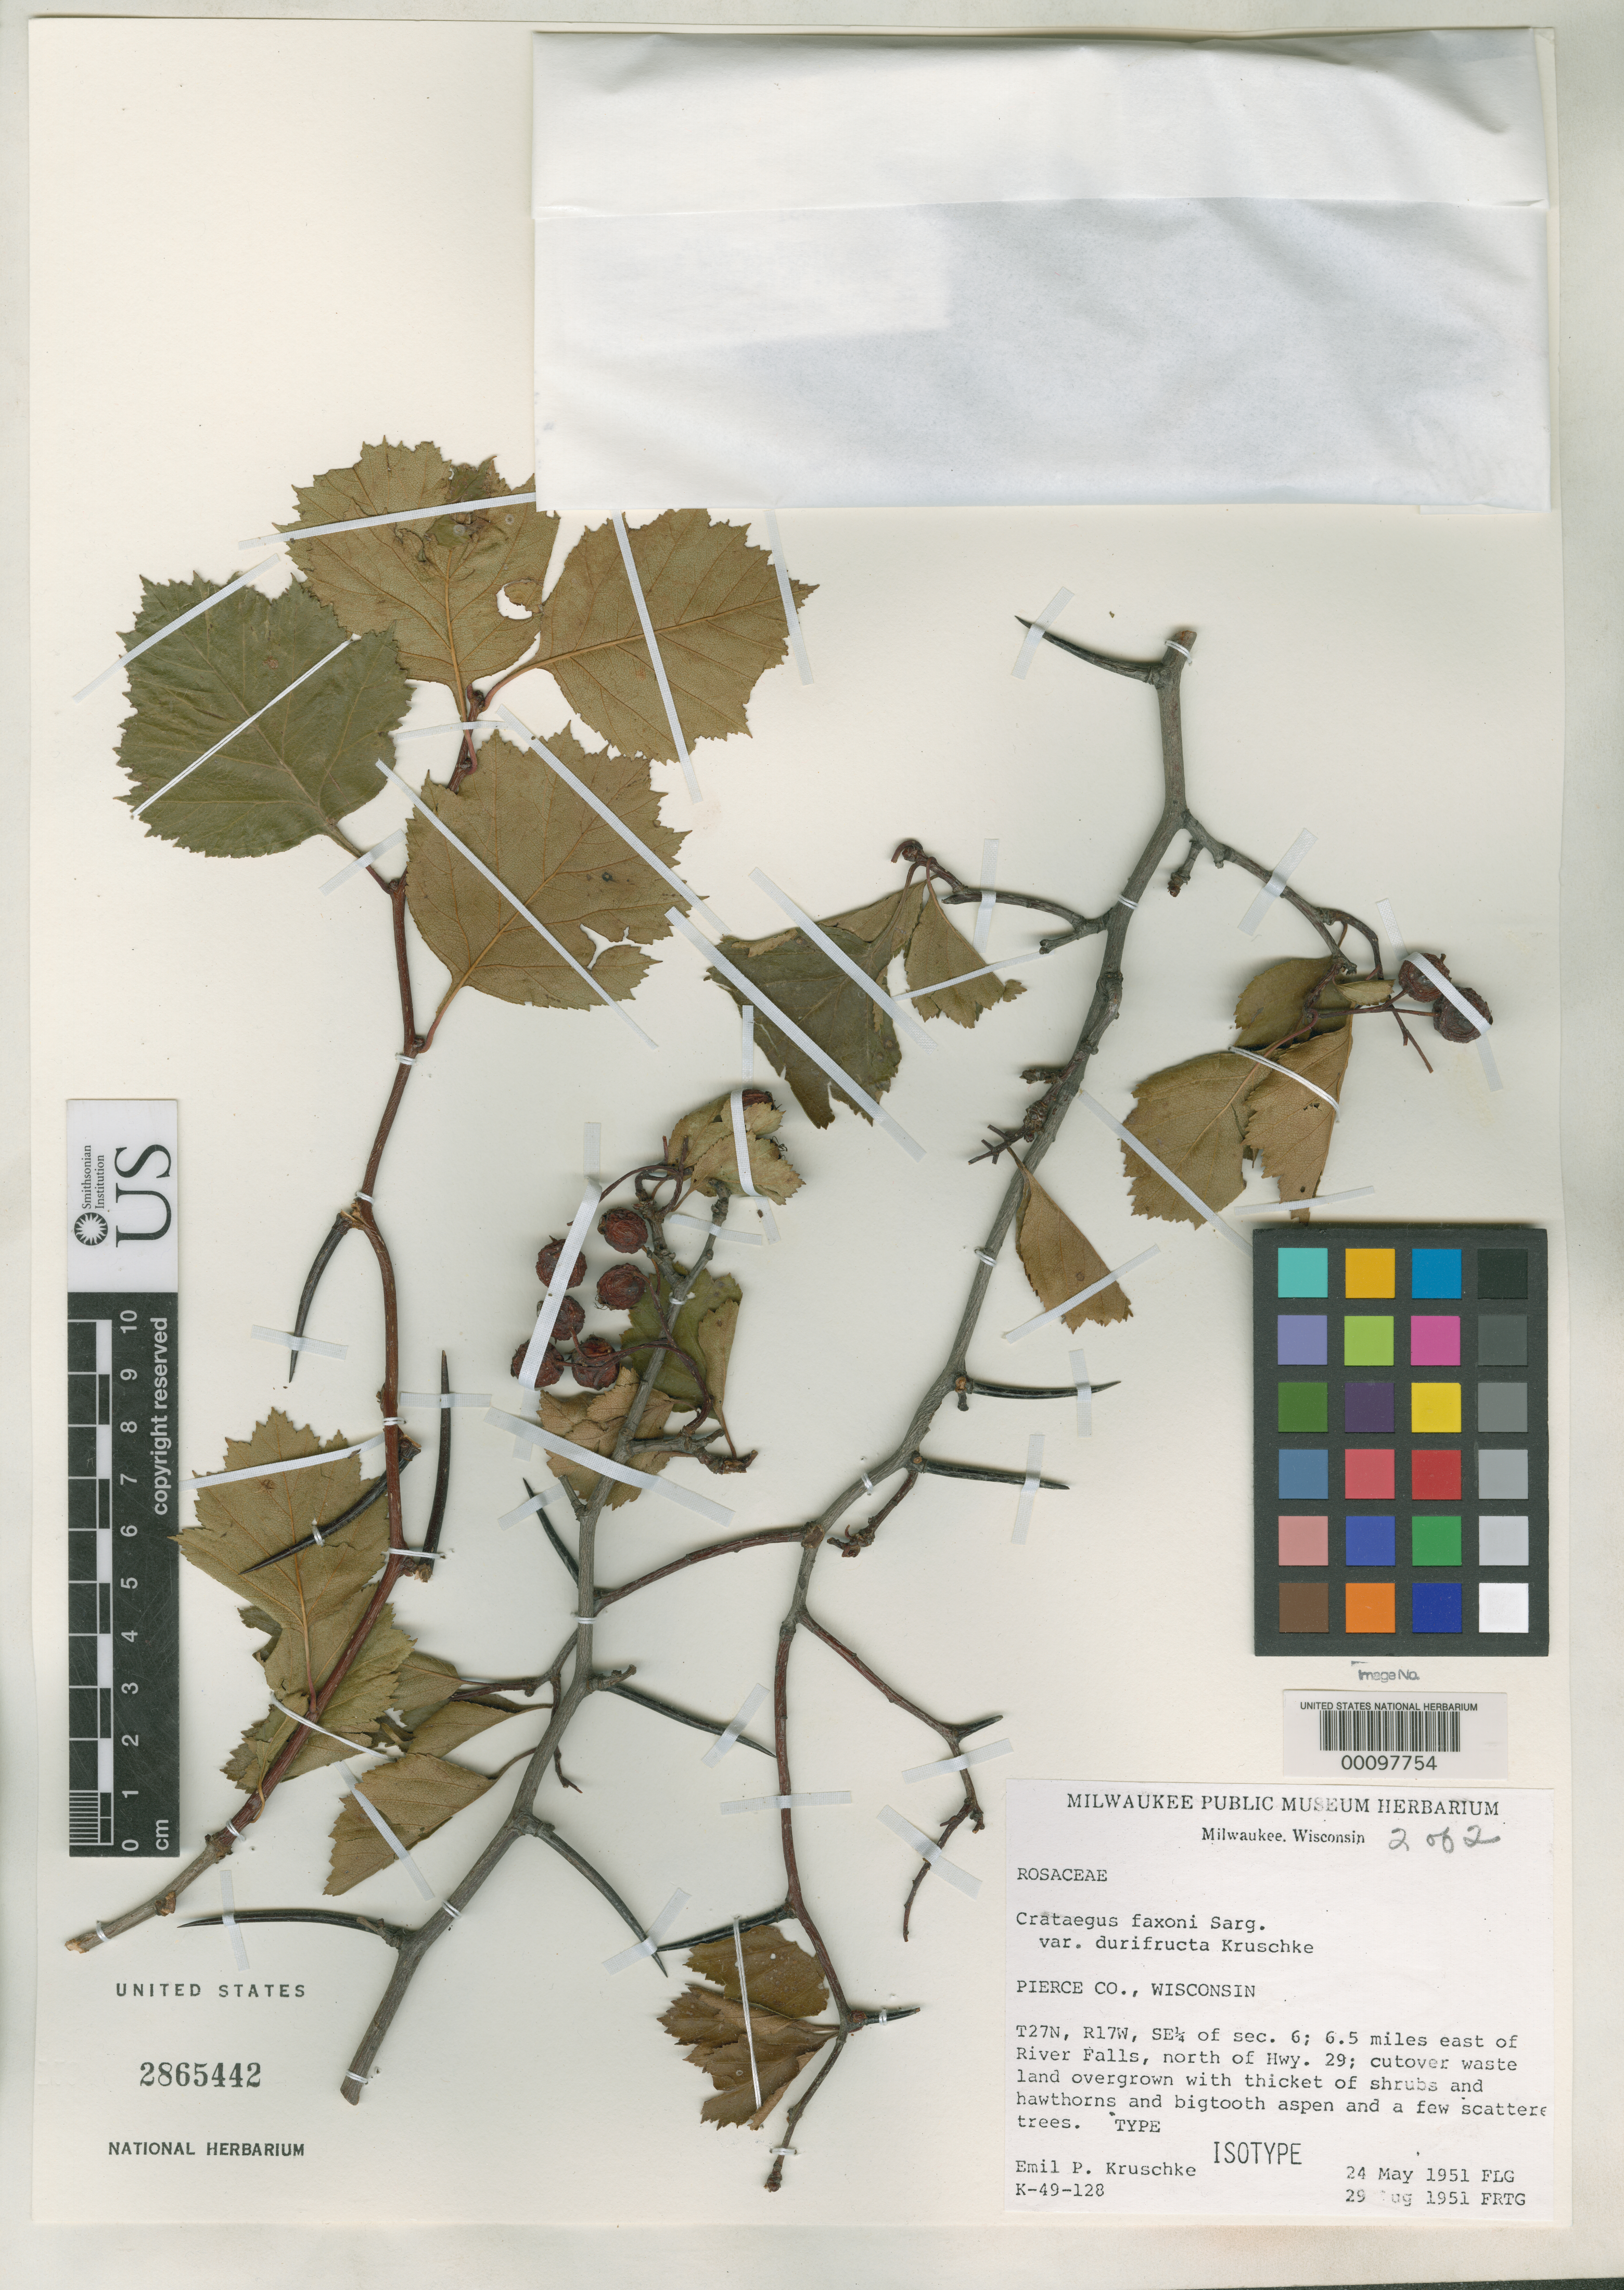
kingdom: Plantae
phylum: Tracheophyta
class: Magnoliopsida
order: Rosales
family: Rosaceae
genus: Crataegus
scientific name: Crataegus faxonii var. durifructa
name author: Kruschke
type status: Isotype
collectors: E. Kruschke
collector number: K-49-128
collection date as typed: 24 May 1951 and 29 Aug 1951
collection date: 1951-05-24,1951-08-29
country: United States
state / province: Wisconsin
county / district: Pierce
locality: E of River Falls, off Hwy. 29.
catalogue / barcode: US 2865442